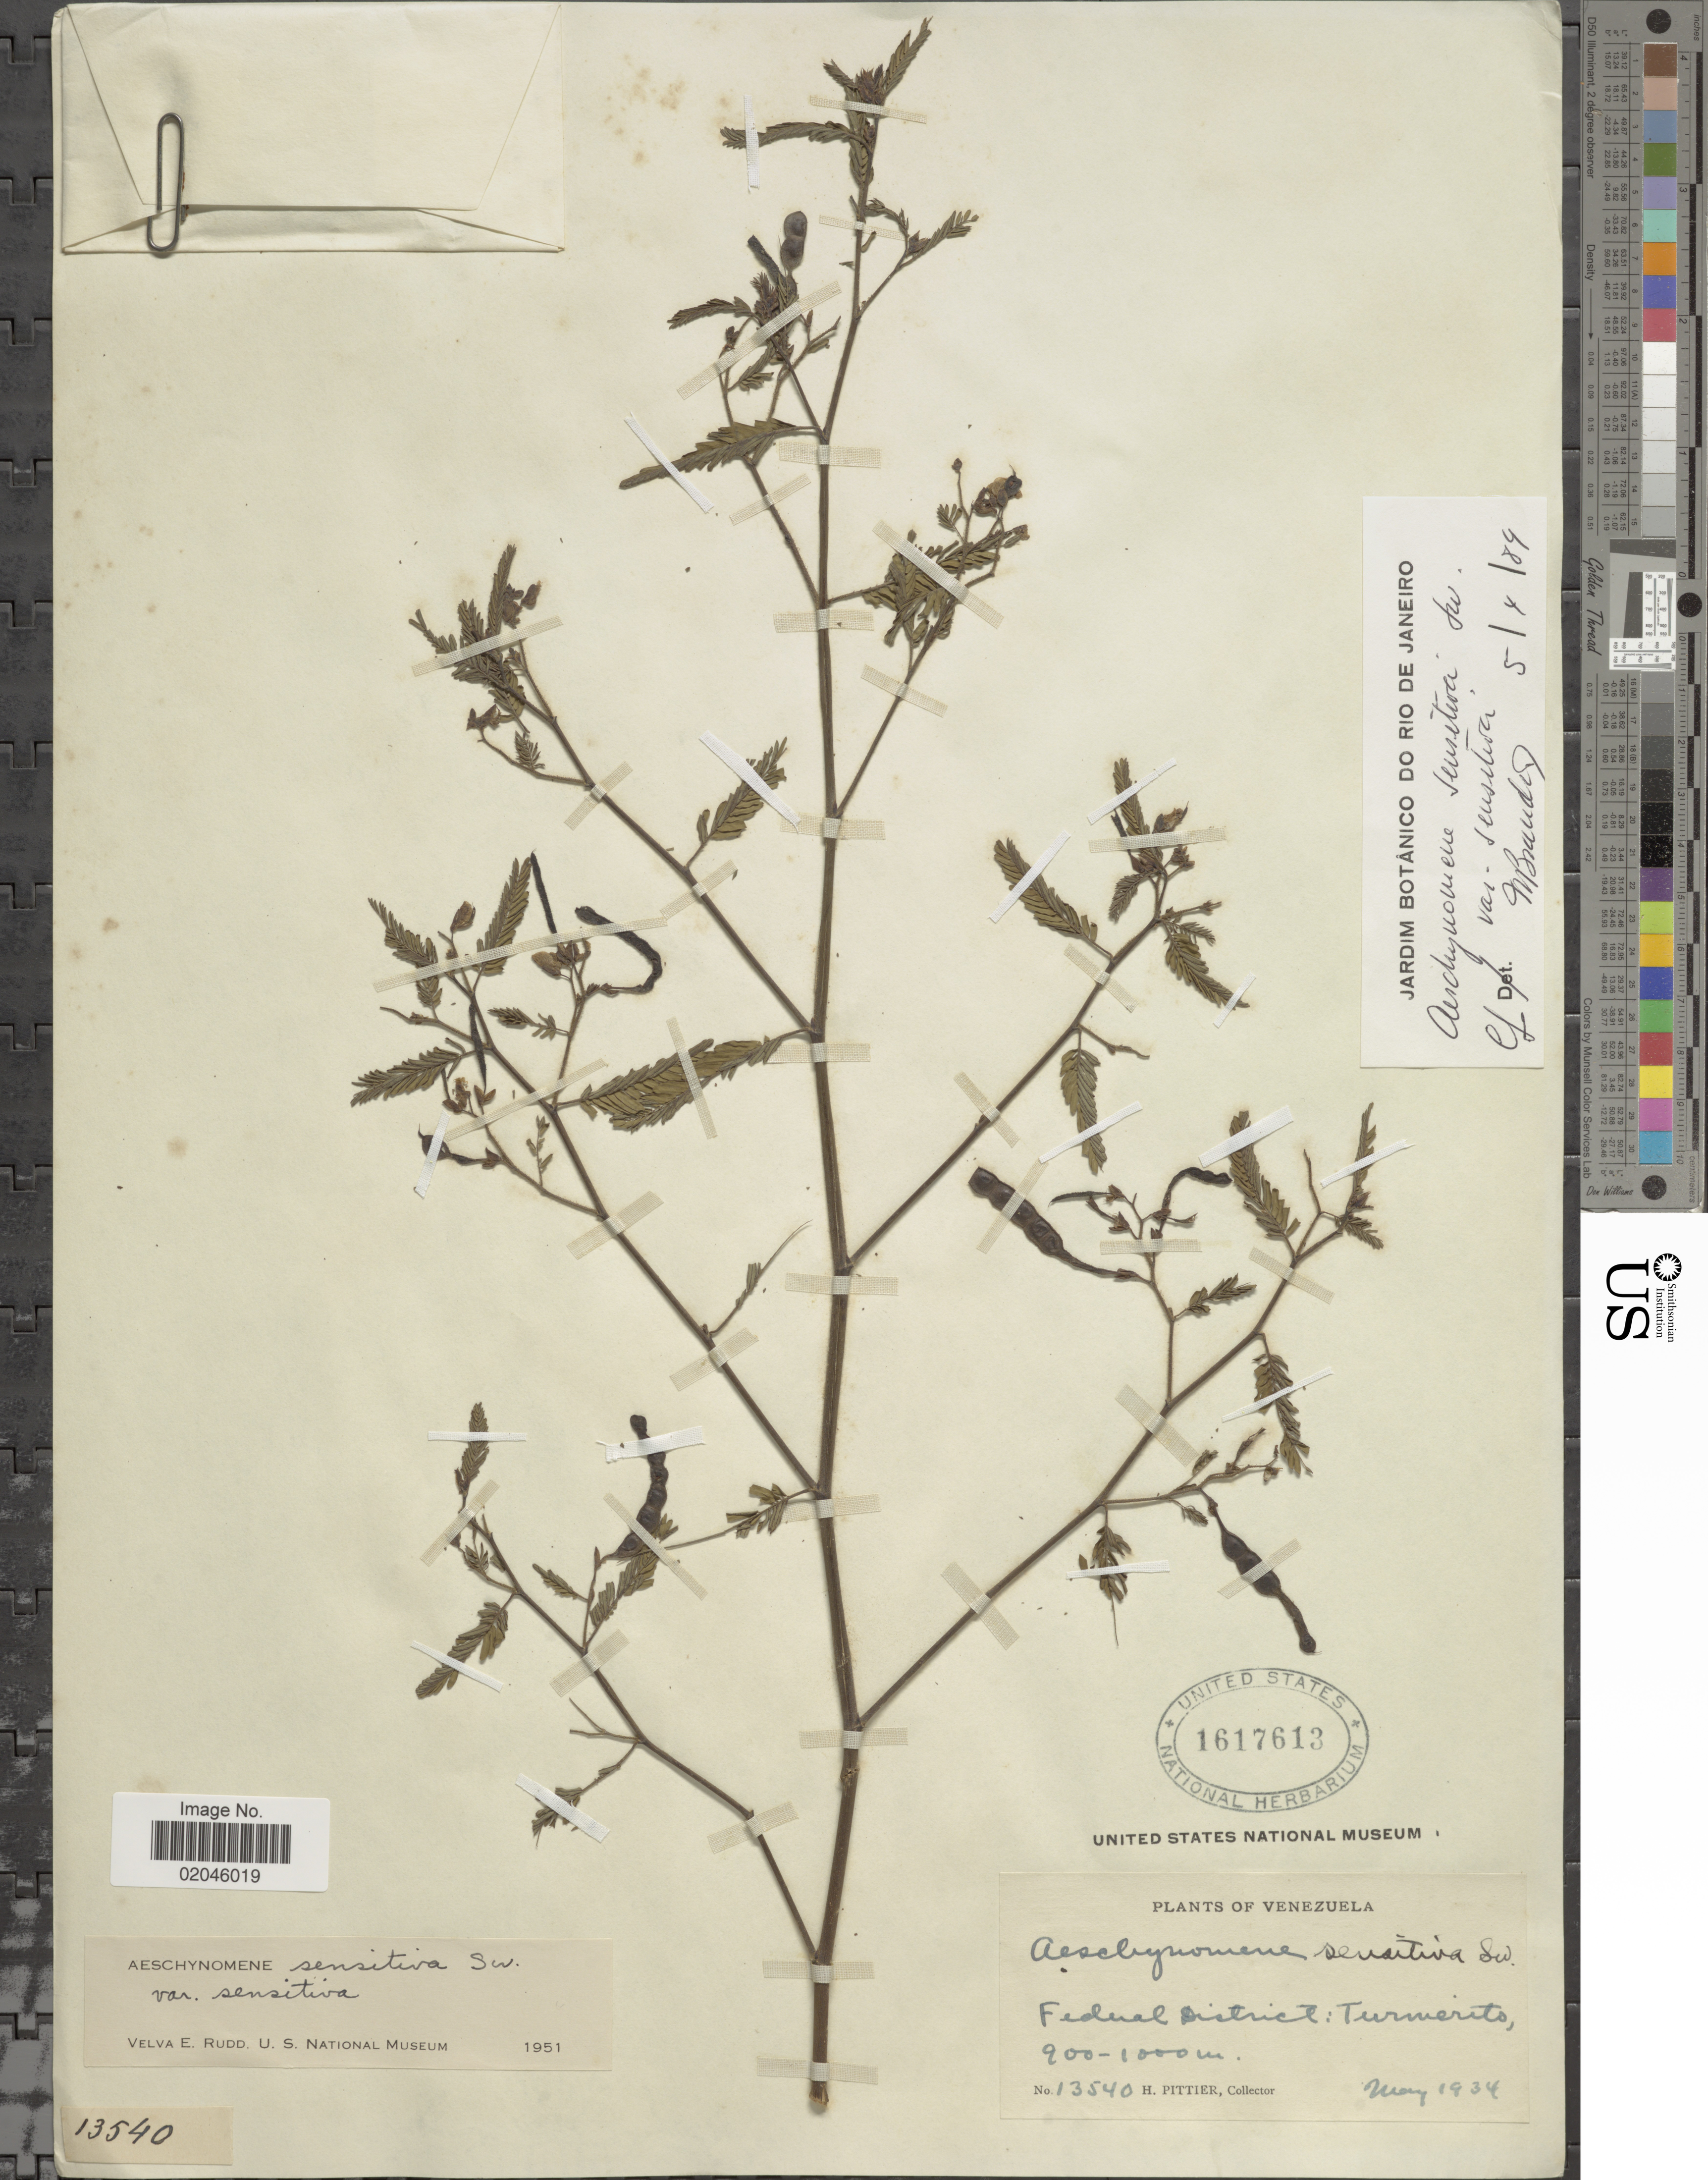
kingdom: Plantae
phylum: Tracheophyta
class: Magnoliopsida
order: Fabales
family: Fabaceae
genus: Aeschynomene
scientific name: Aeschynomene sensitiva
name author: Sw.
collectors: H. F. Pittier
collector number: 13540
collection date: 1934-05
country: Venezuela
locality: Federal Distrrict: Turmerito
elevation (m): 900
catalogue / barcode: US 1617613